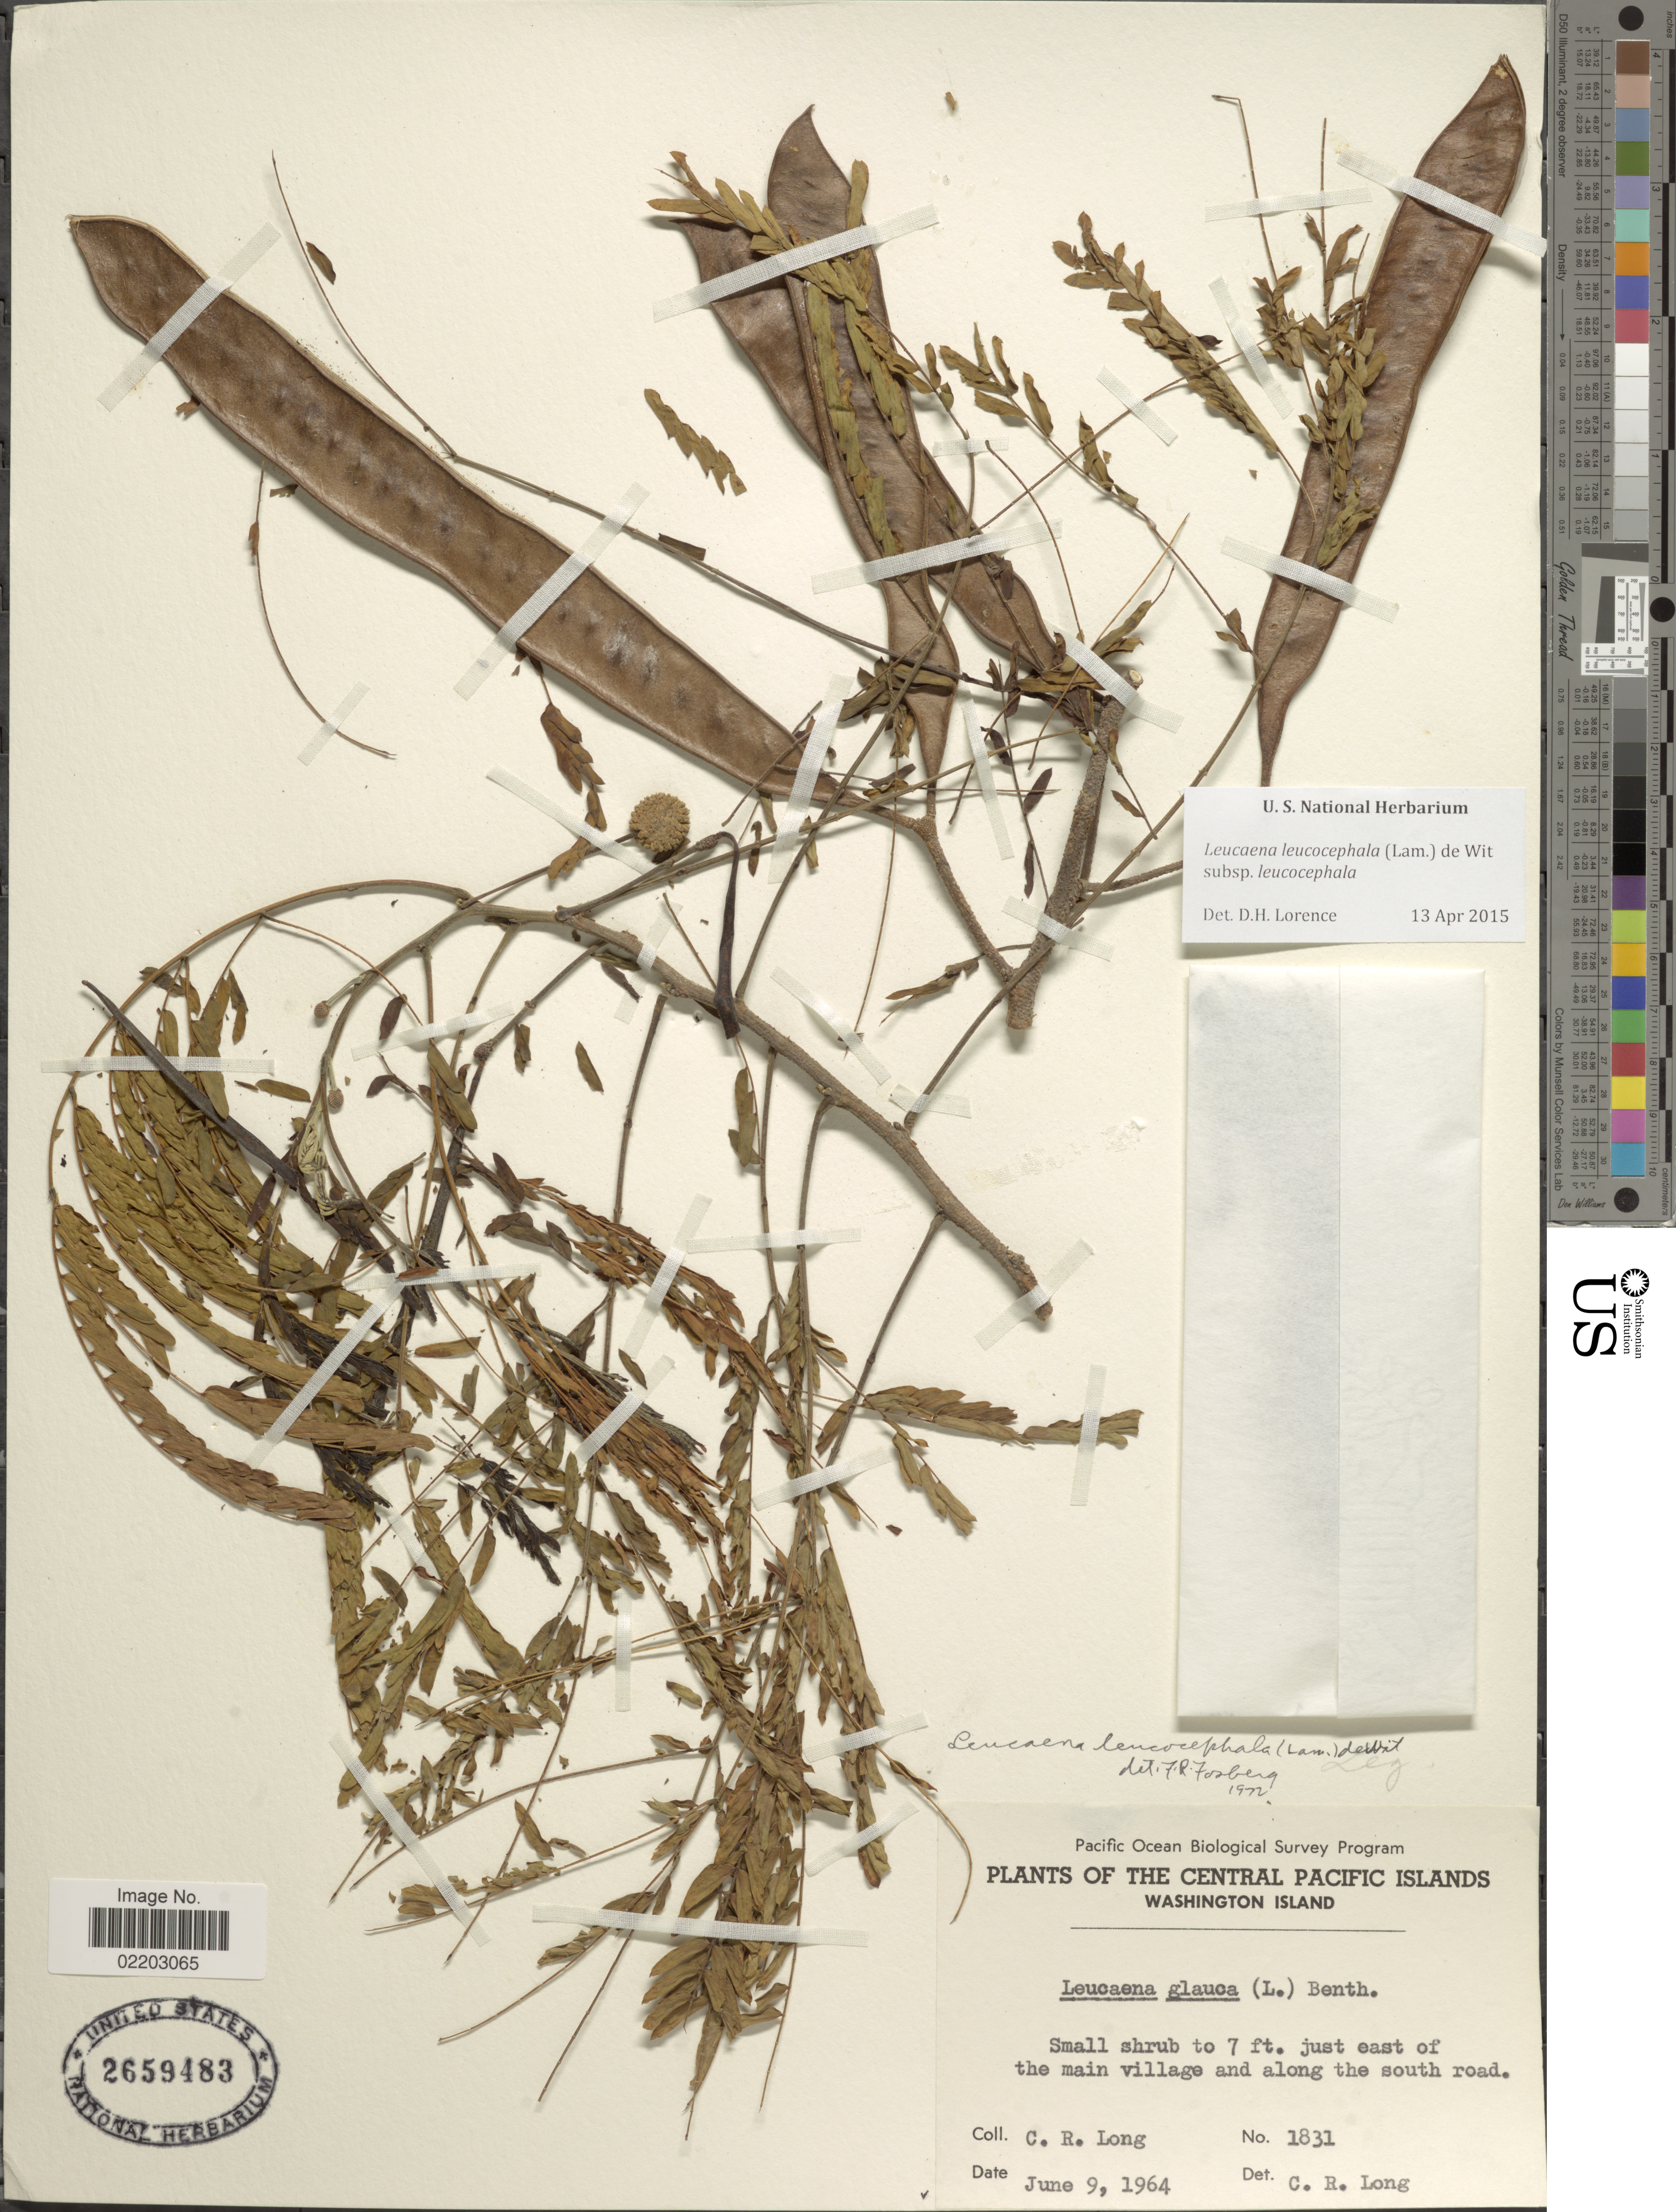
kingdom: Plantae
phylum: Tracheophyta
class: Magnoliopsida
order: Fabales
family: Fabaceae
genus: Leucaena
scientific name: Leucaena leucocephala subsp. leucocephala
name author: (Lam.) de Wit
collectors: C. R. Long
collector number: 1831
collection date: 1964-06-09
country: Kiribati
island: Teraina [Washington]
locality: Central Pacific Islands, Washington Island. just east of the main village and along the south road.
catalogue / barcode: US 2659483